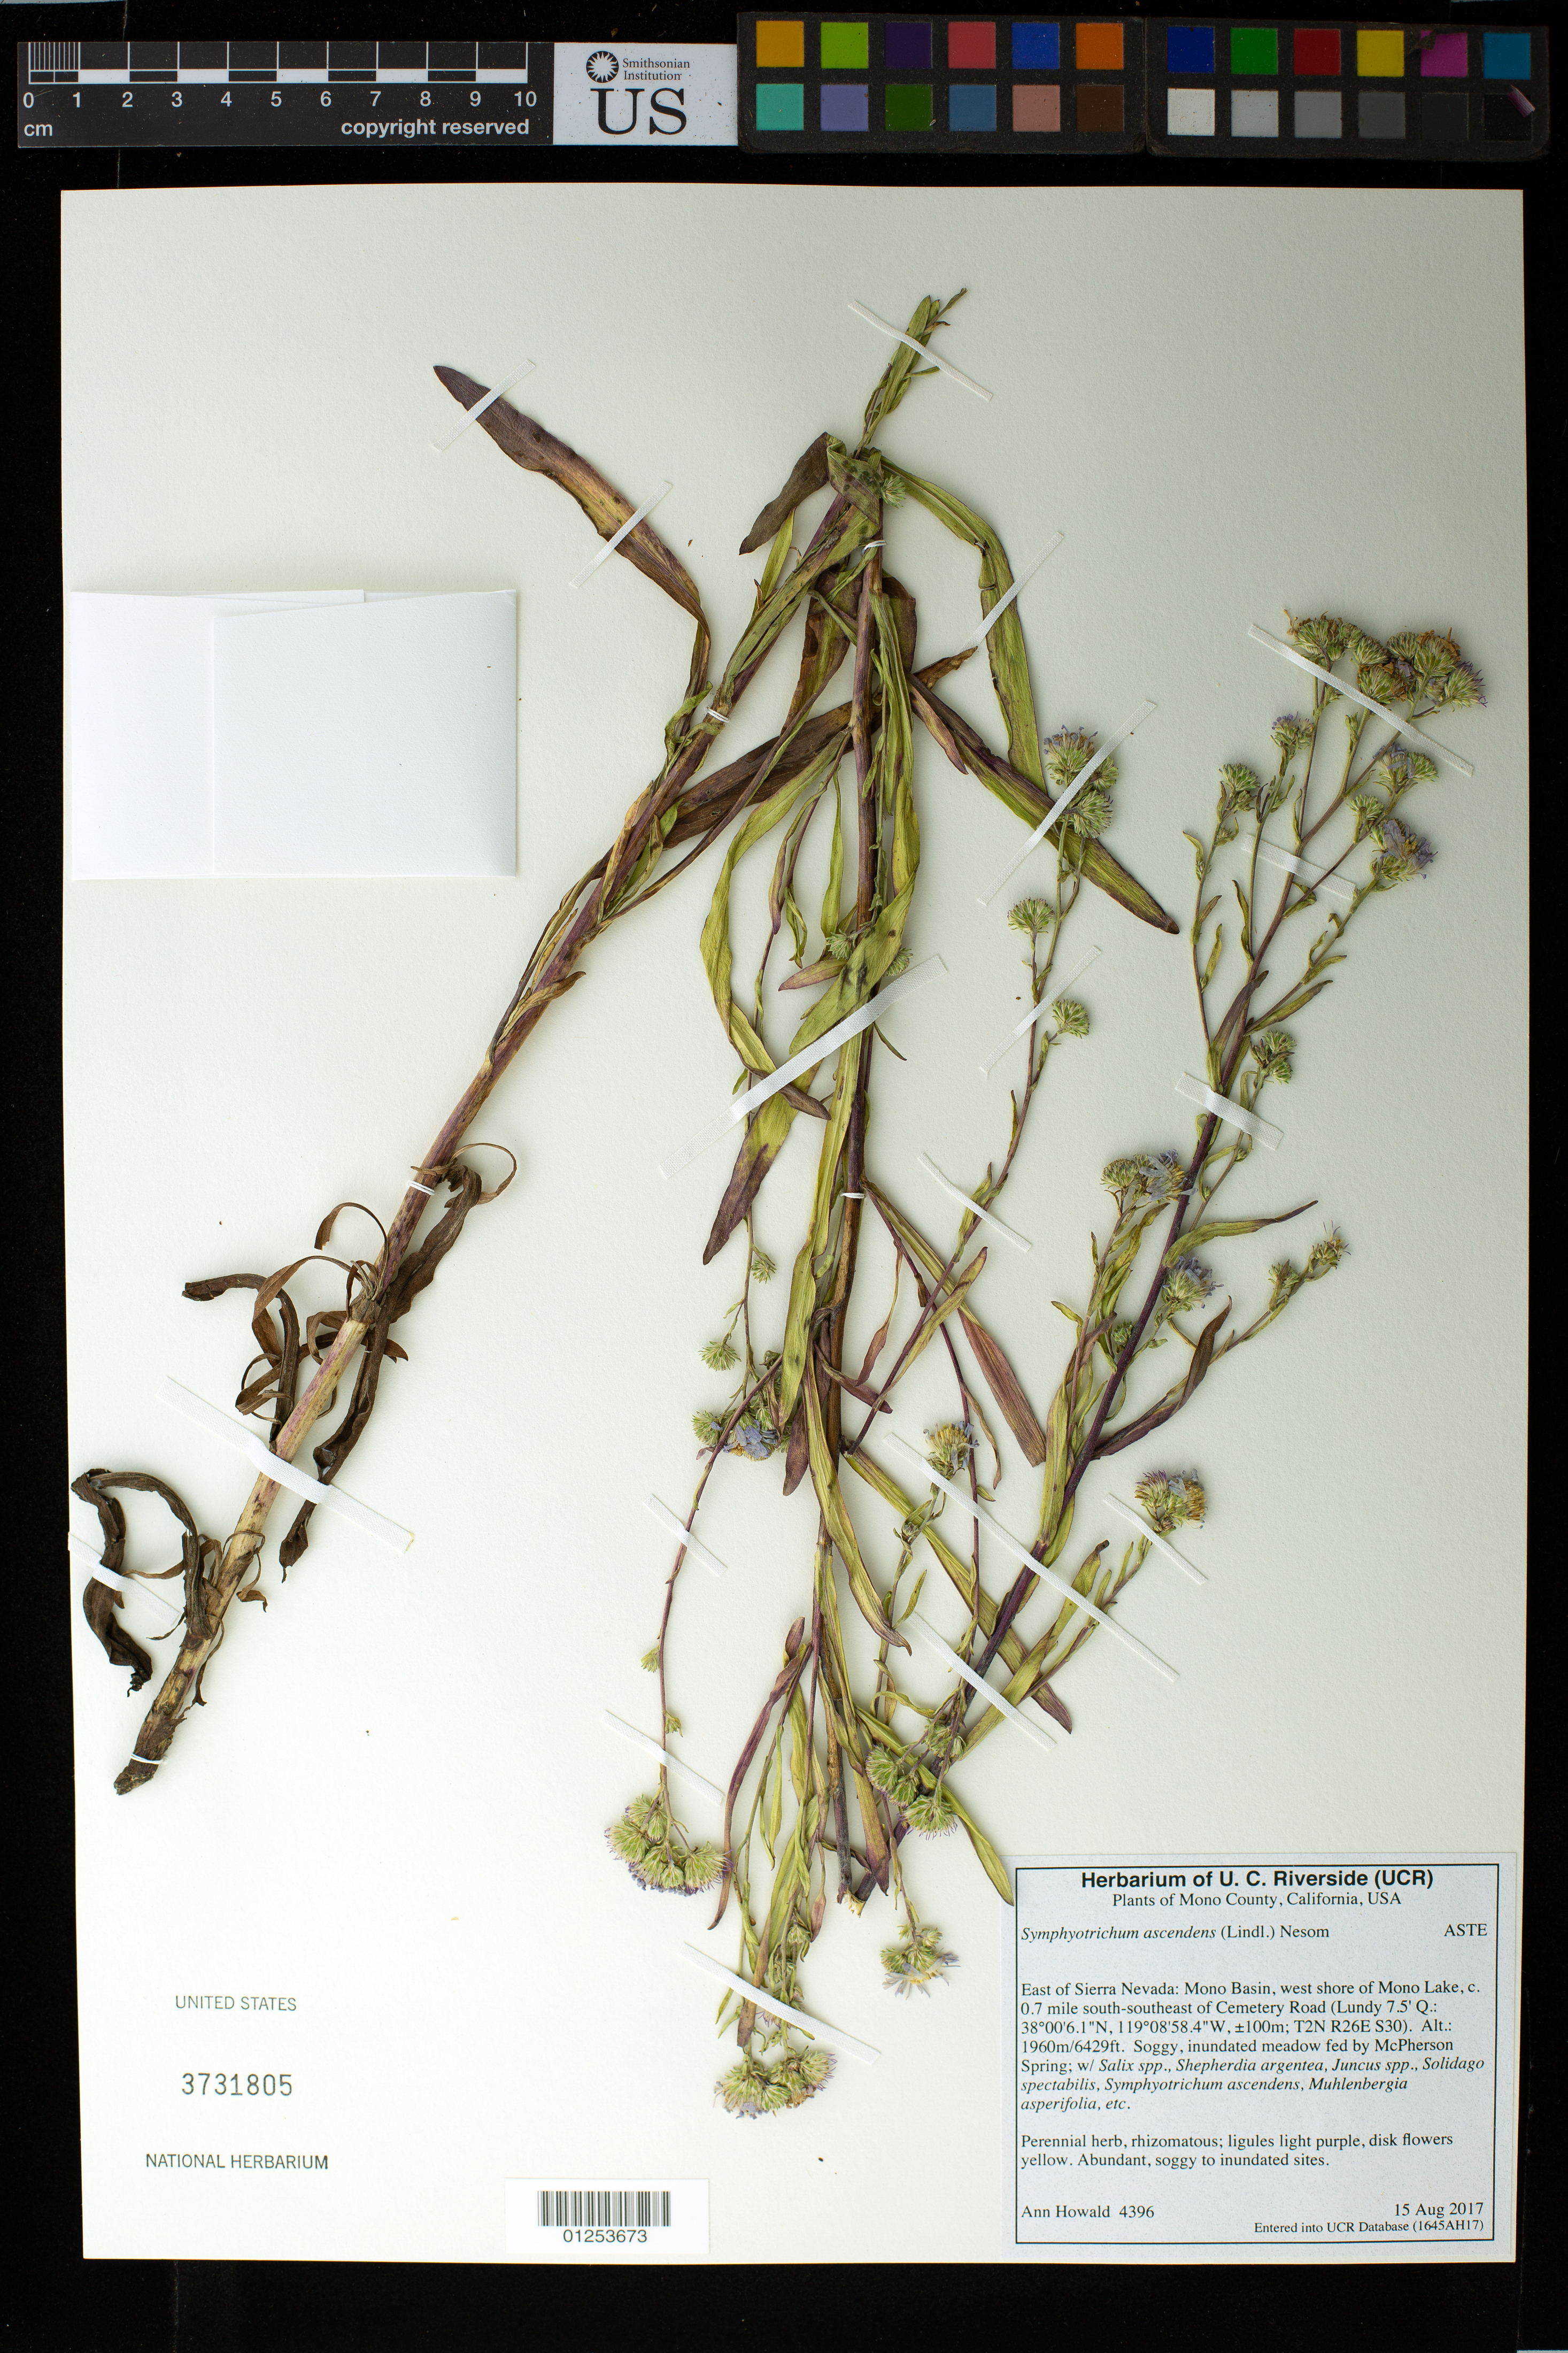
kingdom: Plantae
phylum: Tracheophyta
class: Magnoliopsida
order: Asterales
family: Asteraceae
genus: Symphyotrichum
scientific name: Symphyotrichum ascendens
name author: (Lindl.) G.L. Nesom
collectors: A. Howald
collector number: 4396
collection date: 2017-08-15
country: United States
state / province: California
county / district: Mono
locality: East of Sierra Nevada: Mono Basin, west shore of Mono Lake, c. 0.7 mile south-southeast of Cemetary Road (Lundy 7.5') T2N R26E S30. +/- 100m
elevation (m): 1960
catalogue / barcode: US 3731805